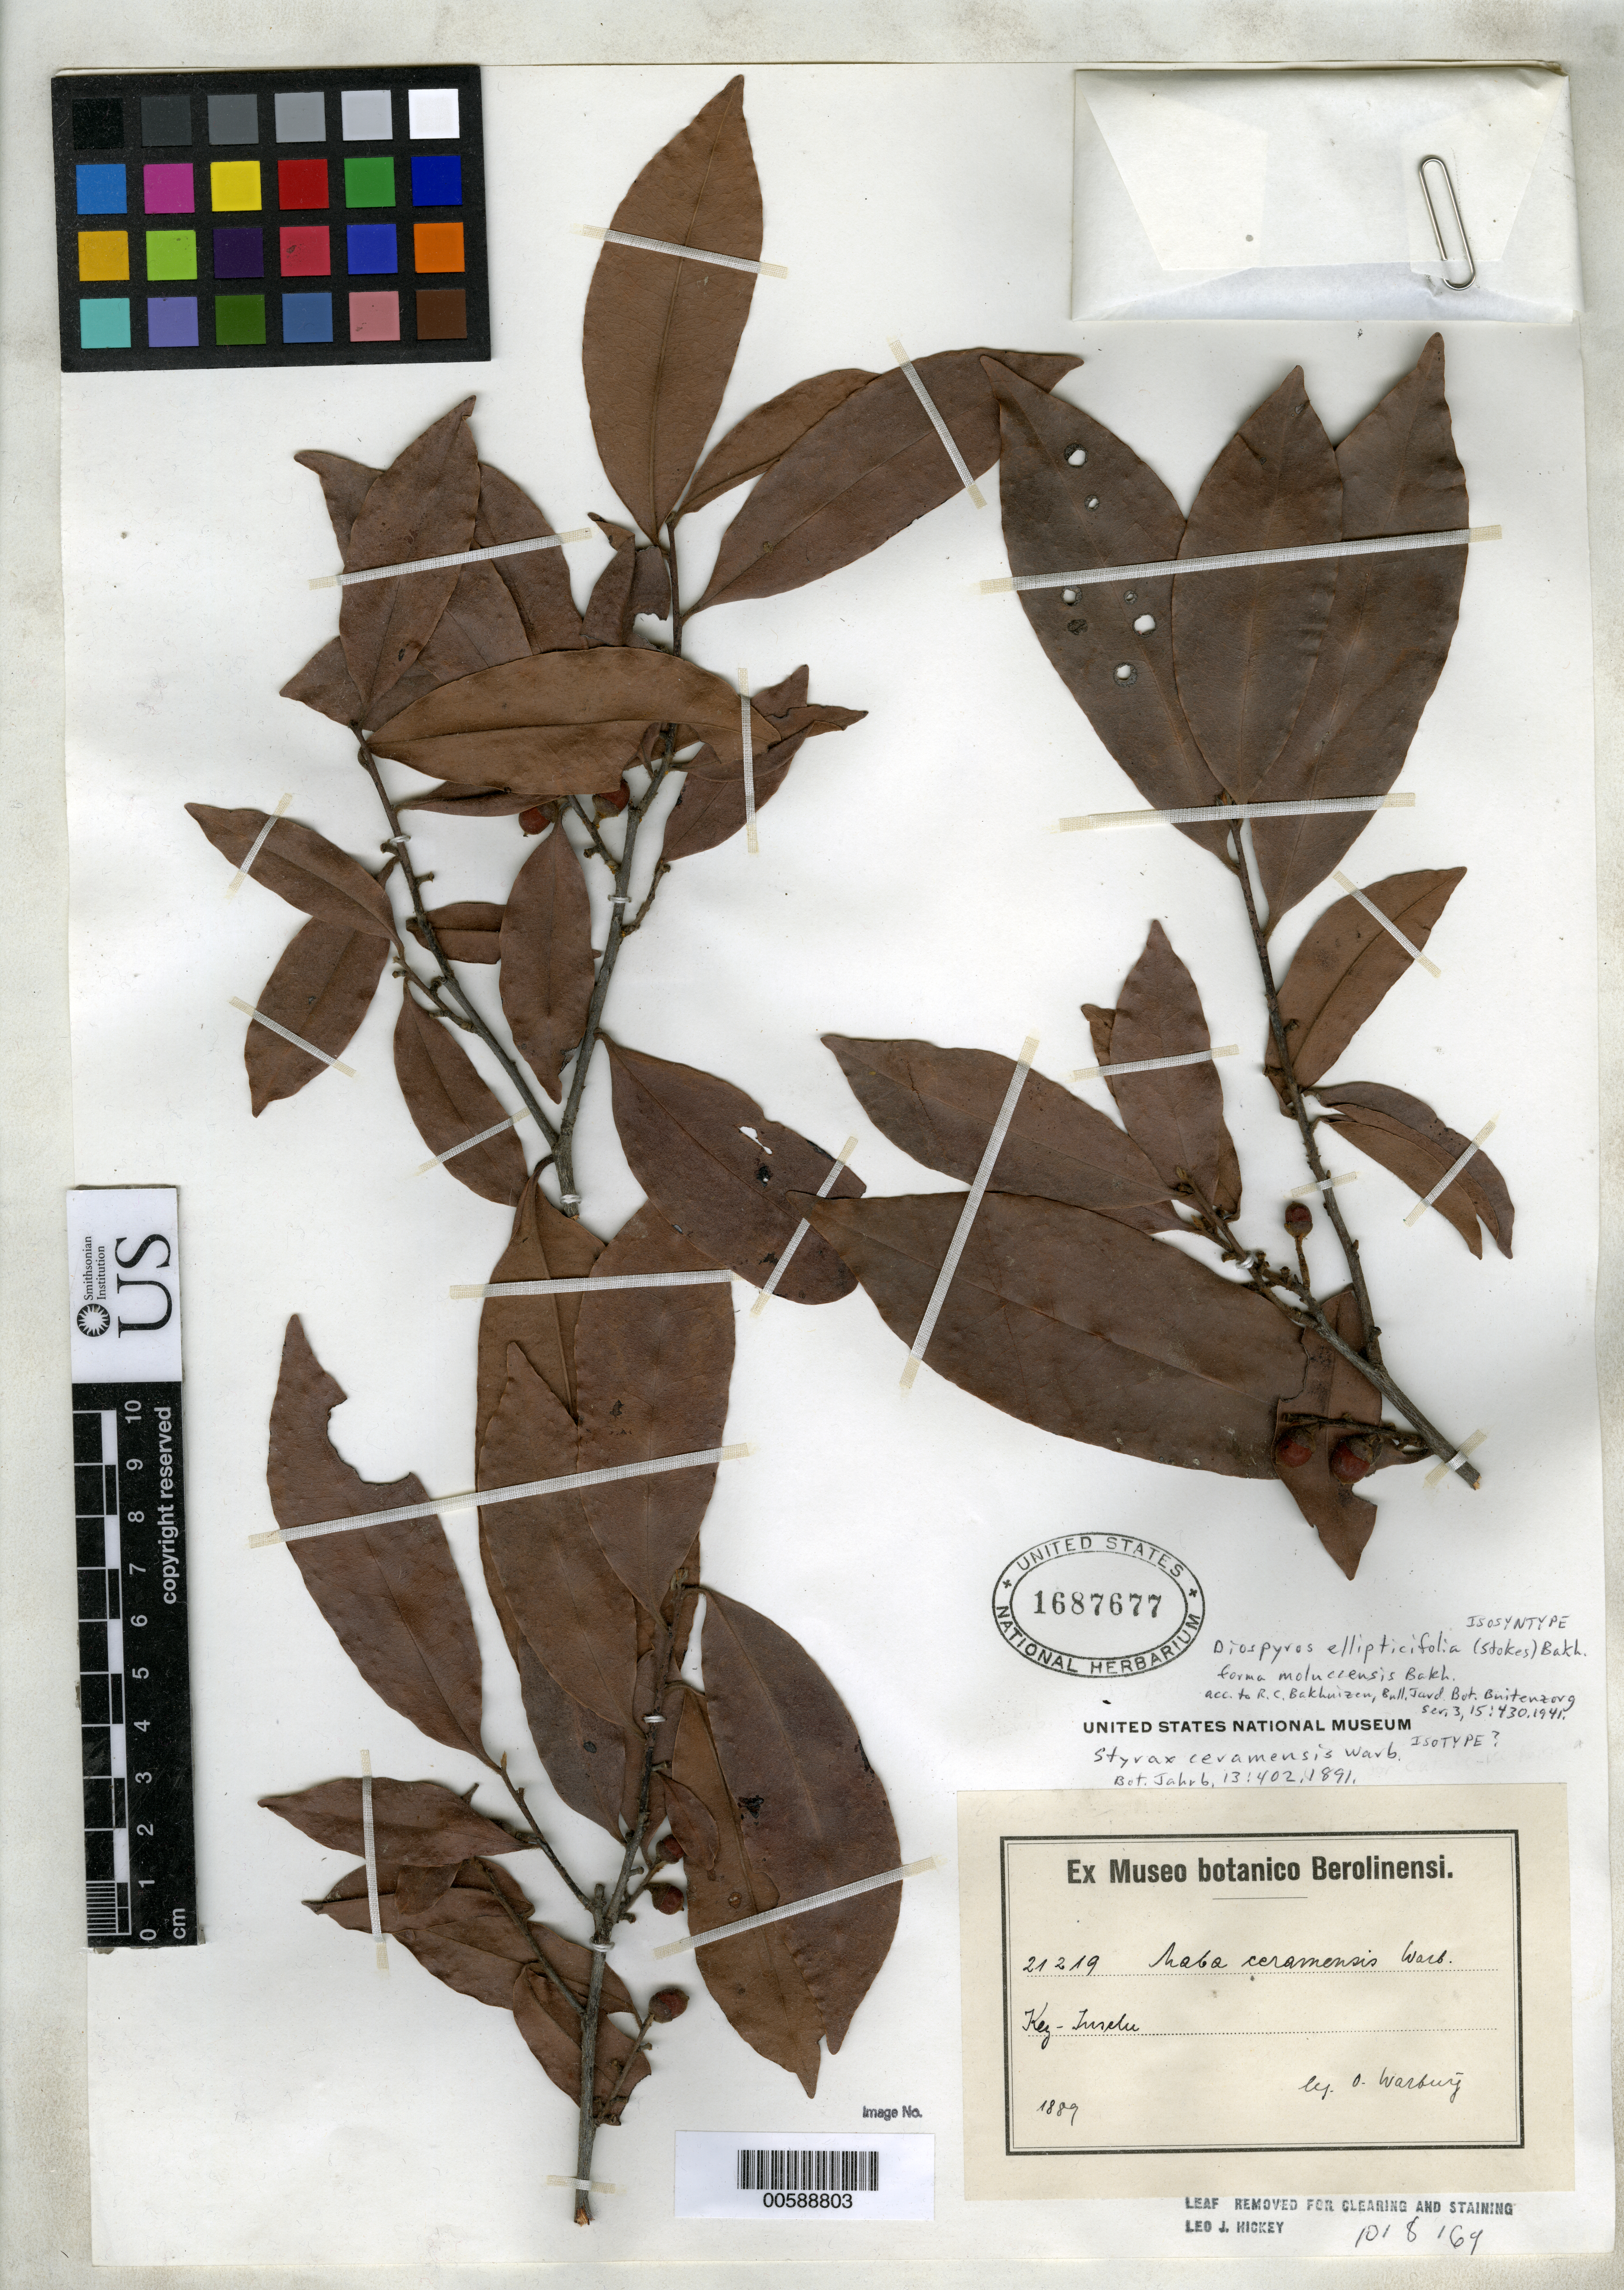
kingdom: Plantae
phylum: Tracheophyta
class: Magnoliopsida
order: Ericales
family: Ebenaceae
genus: Diospyros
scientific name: Diospyros ellipticifolia f. moluccensis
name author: Bakh.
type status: Possible Type; Isosyntype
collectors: O. Warburg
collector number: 21219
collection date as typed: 1889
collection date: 1889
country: Indonesia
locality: Key Inseln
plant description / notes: Specimen annotated as Maba ceramensis Warb. (name not found in Tropicos or IPNI), dubiously type but possibly original material of Styrax ceramensis Warb.; (protologue cites "Nahe der Kuste von Ceram-laut")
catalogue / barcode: US 1687677